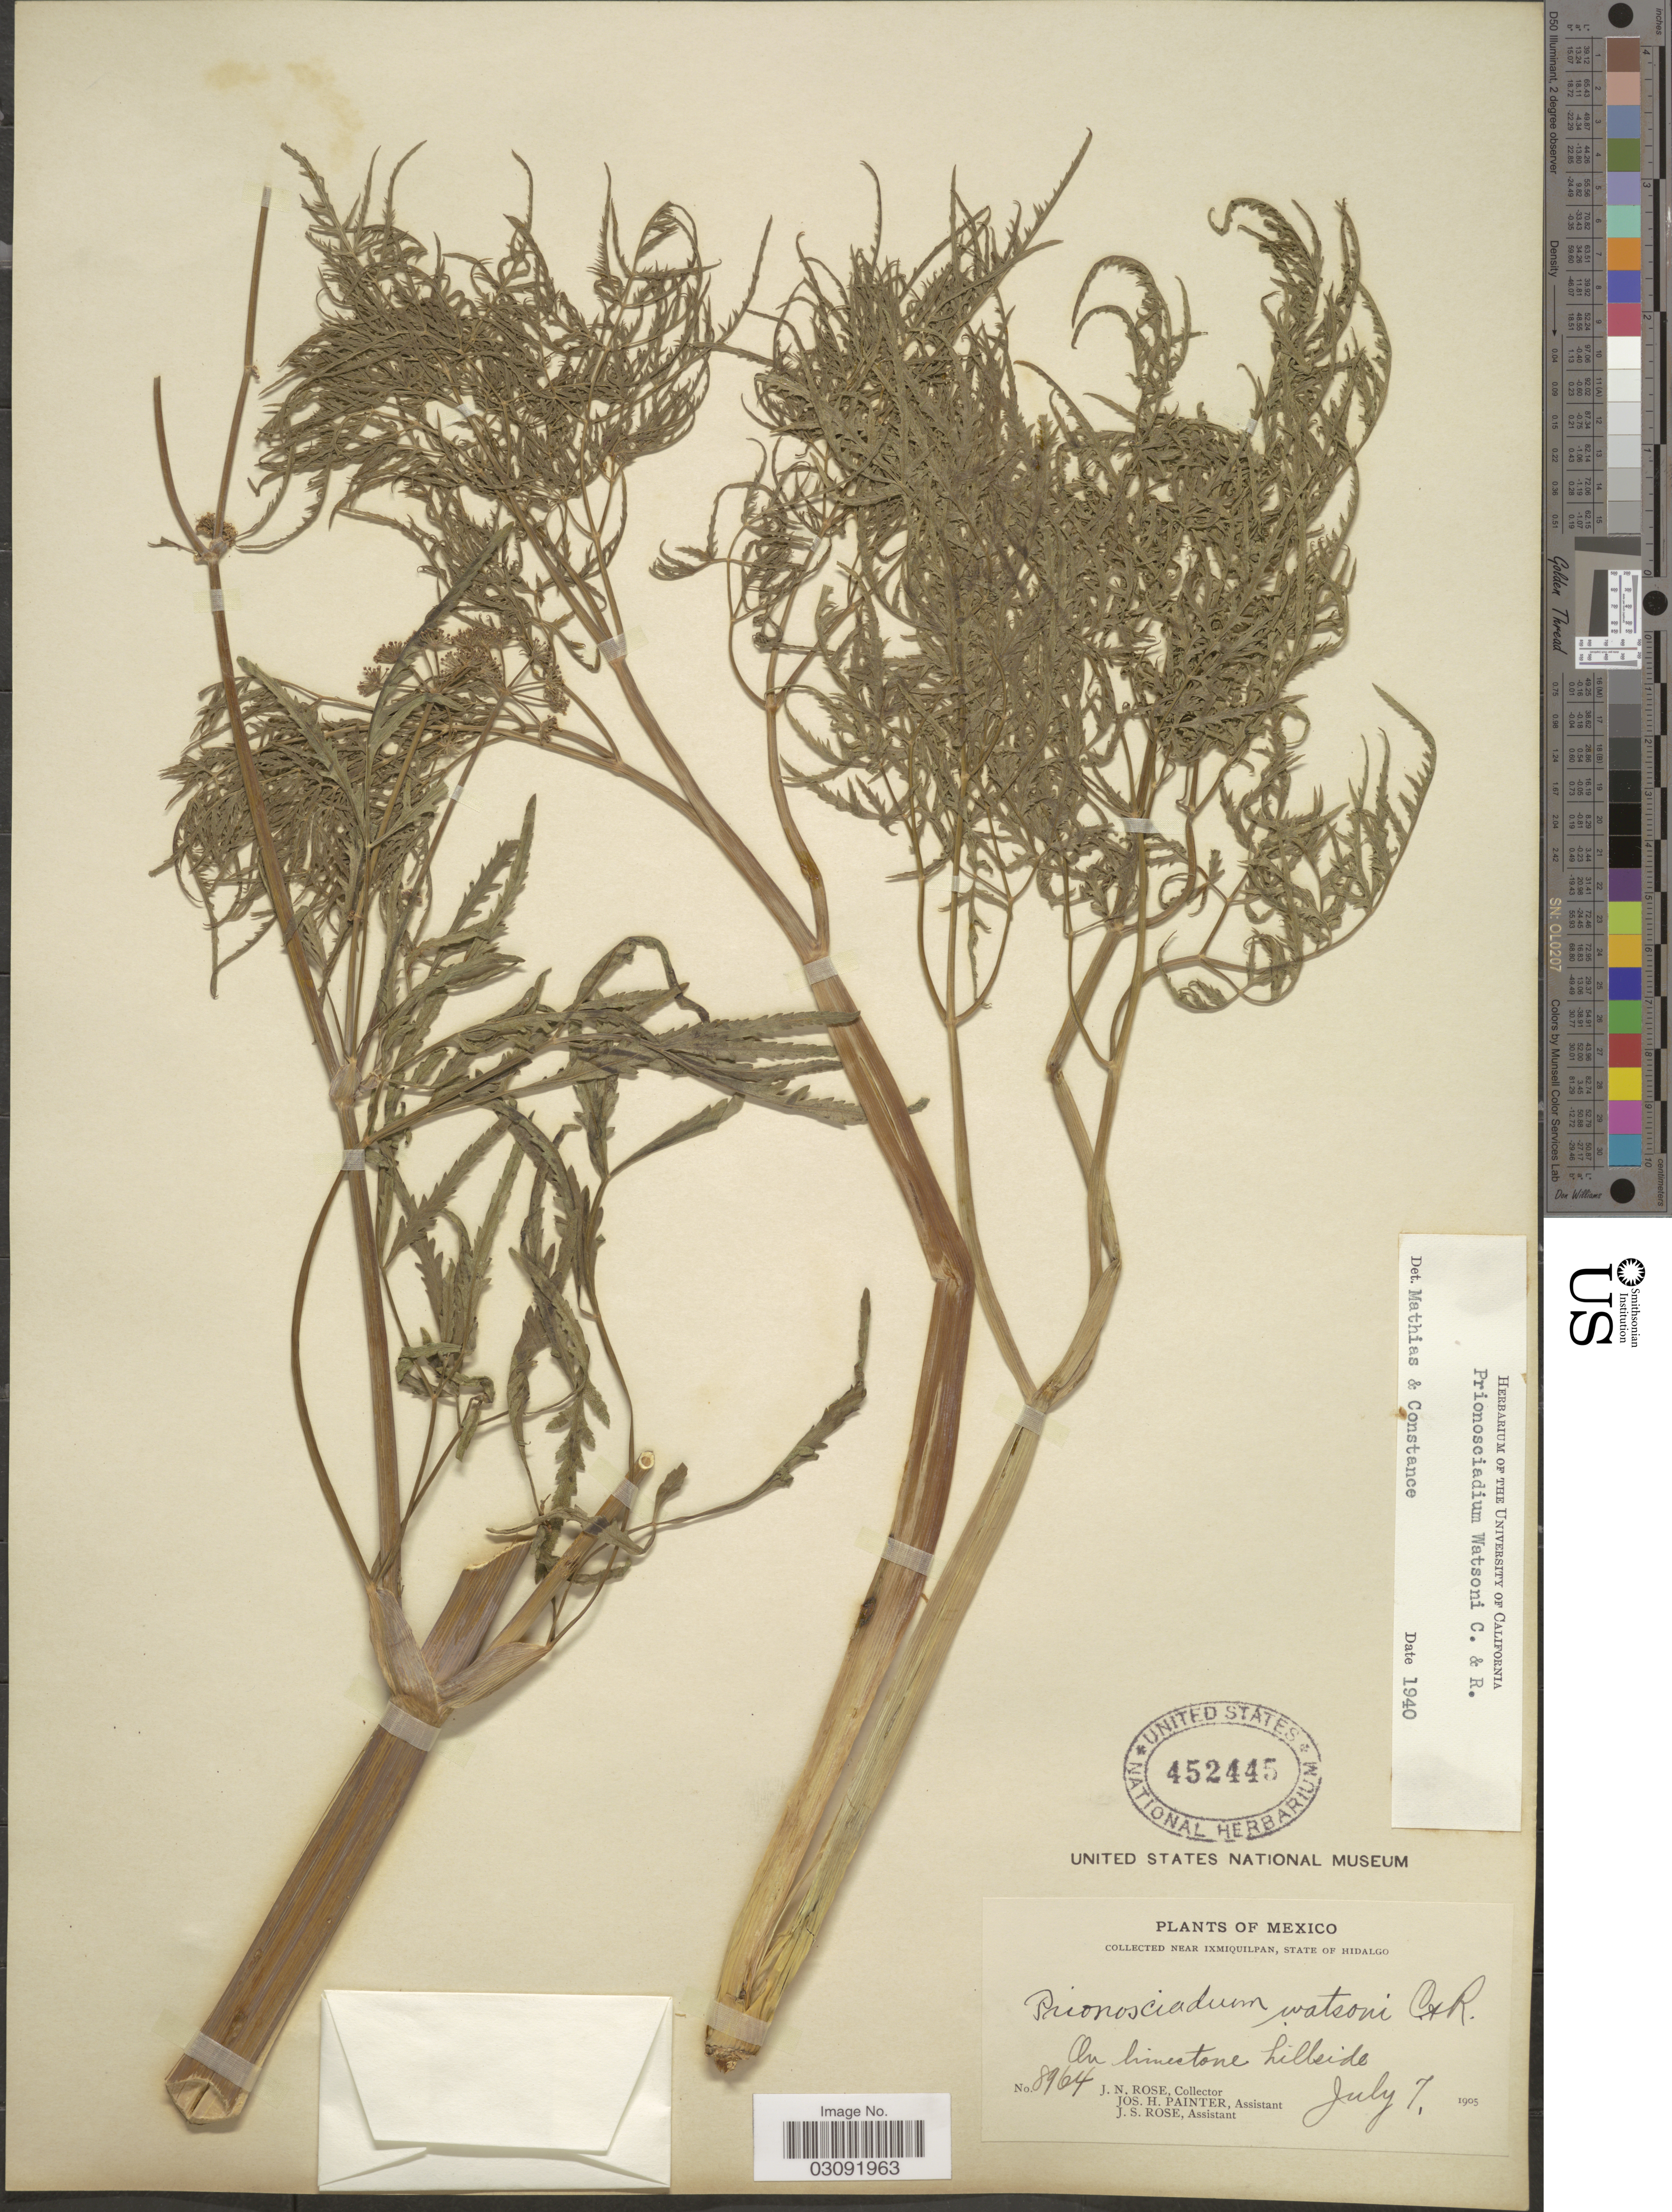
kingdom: Plantae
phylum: Tracheophyta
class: Magnoliopsida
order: Apiales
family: Apiaceae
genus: Prionosciadium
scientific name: Prionosciadium watsonii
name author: J.M. Coult. & Rose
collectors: J. N. Rose, J. H. Painter & J. S. Rose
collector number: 8964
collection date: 1905-07-07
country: Mexico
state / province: Hidalgo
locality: Near Ixmiquilpan.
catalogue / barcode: US 452445